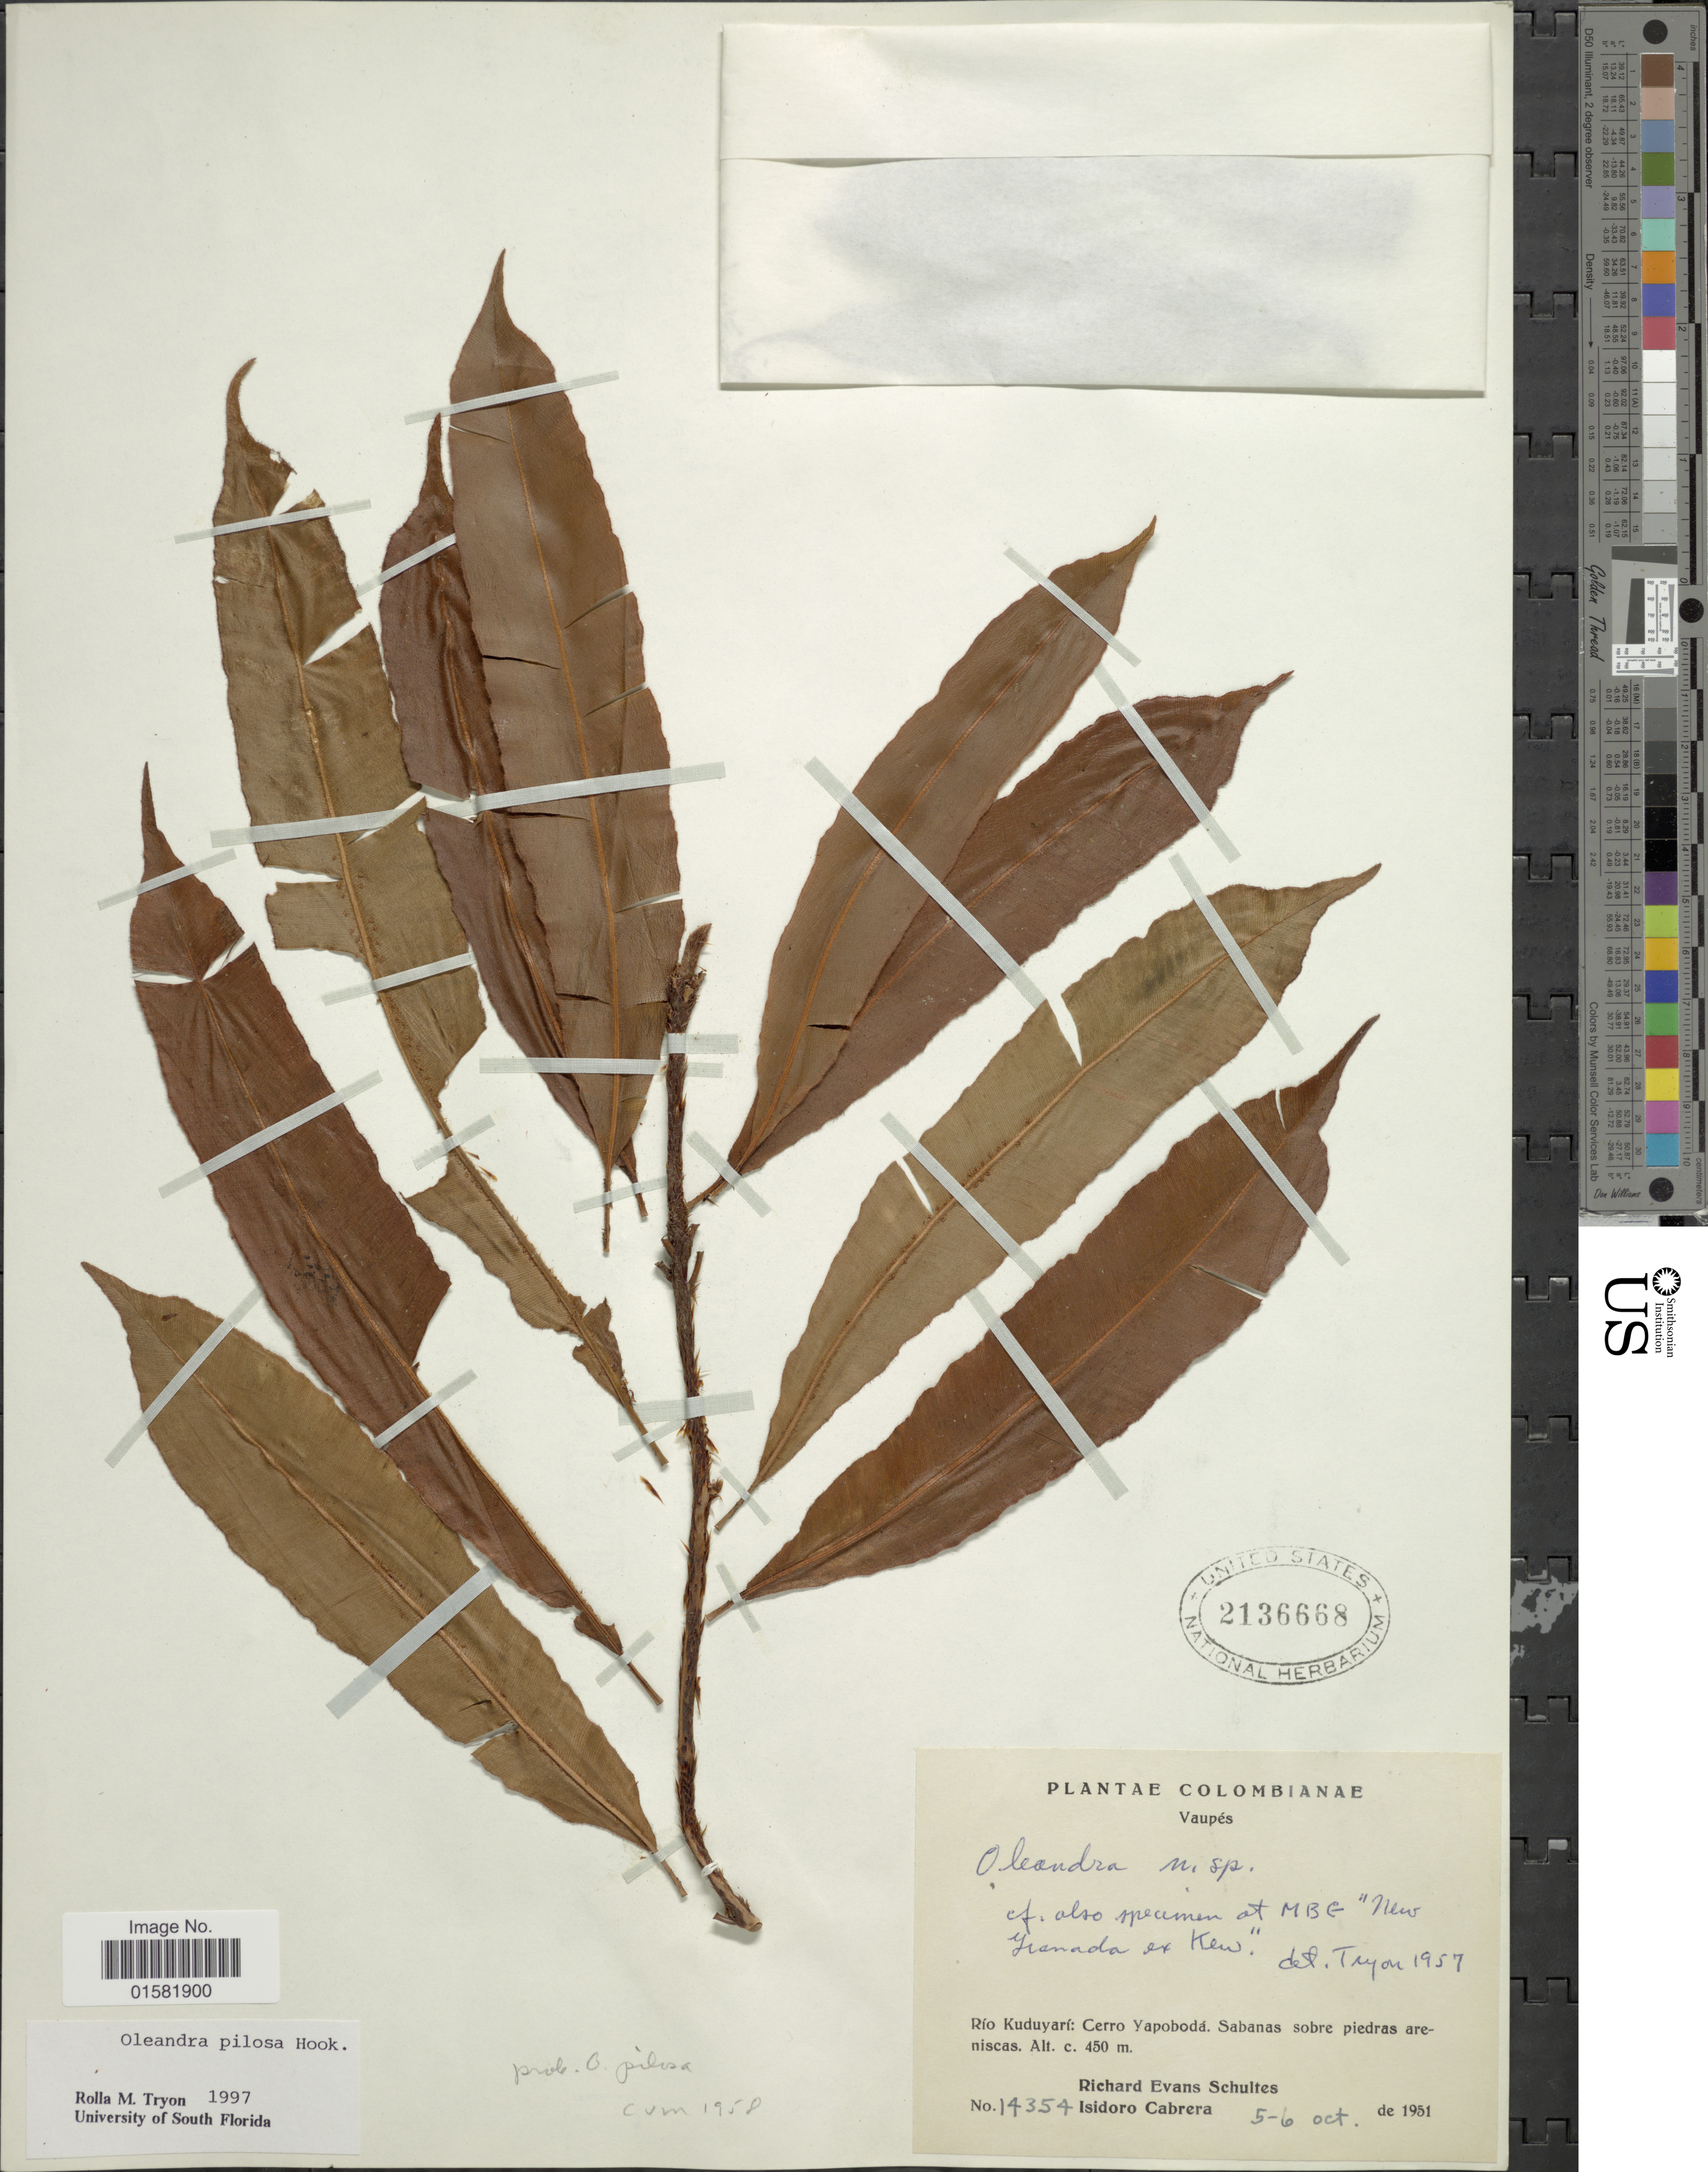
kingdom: Plantae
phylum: Tracheophyta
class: Polypodiopsida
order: Polypodiales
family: Oleandraceae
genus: Oleandra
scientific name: Oleandra pilosa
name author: Hook.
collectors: R. E. Schultes & I. Cabrera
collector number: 14354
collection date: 1951-10-05/1951-10-06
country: Colombia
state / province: Vaupés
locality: Colombianae, Vaupés, Río Kuduyarí: Cerro Yapobodá. Sabanas sobre piedras areniscas.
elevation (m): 450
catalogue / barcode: US 2136668